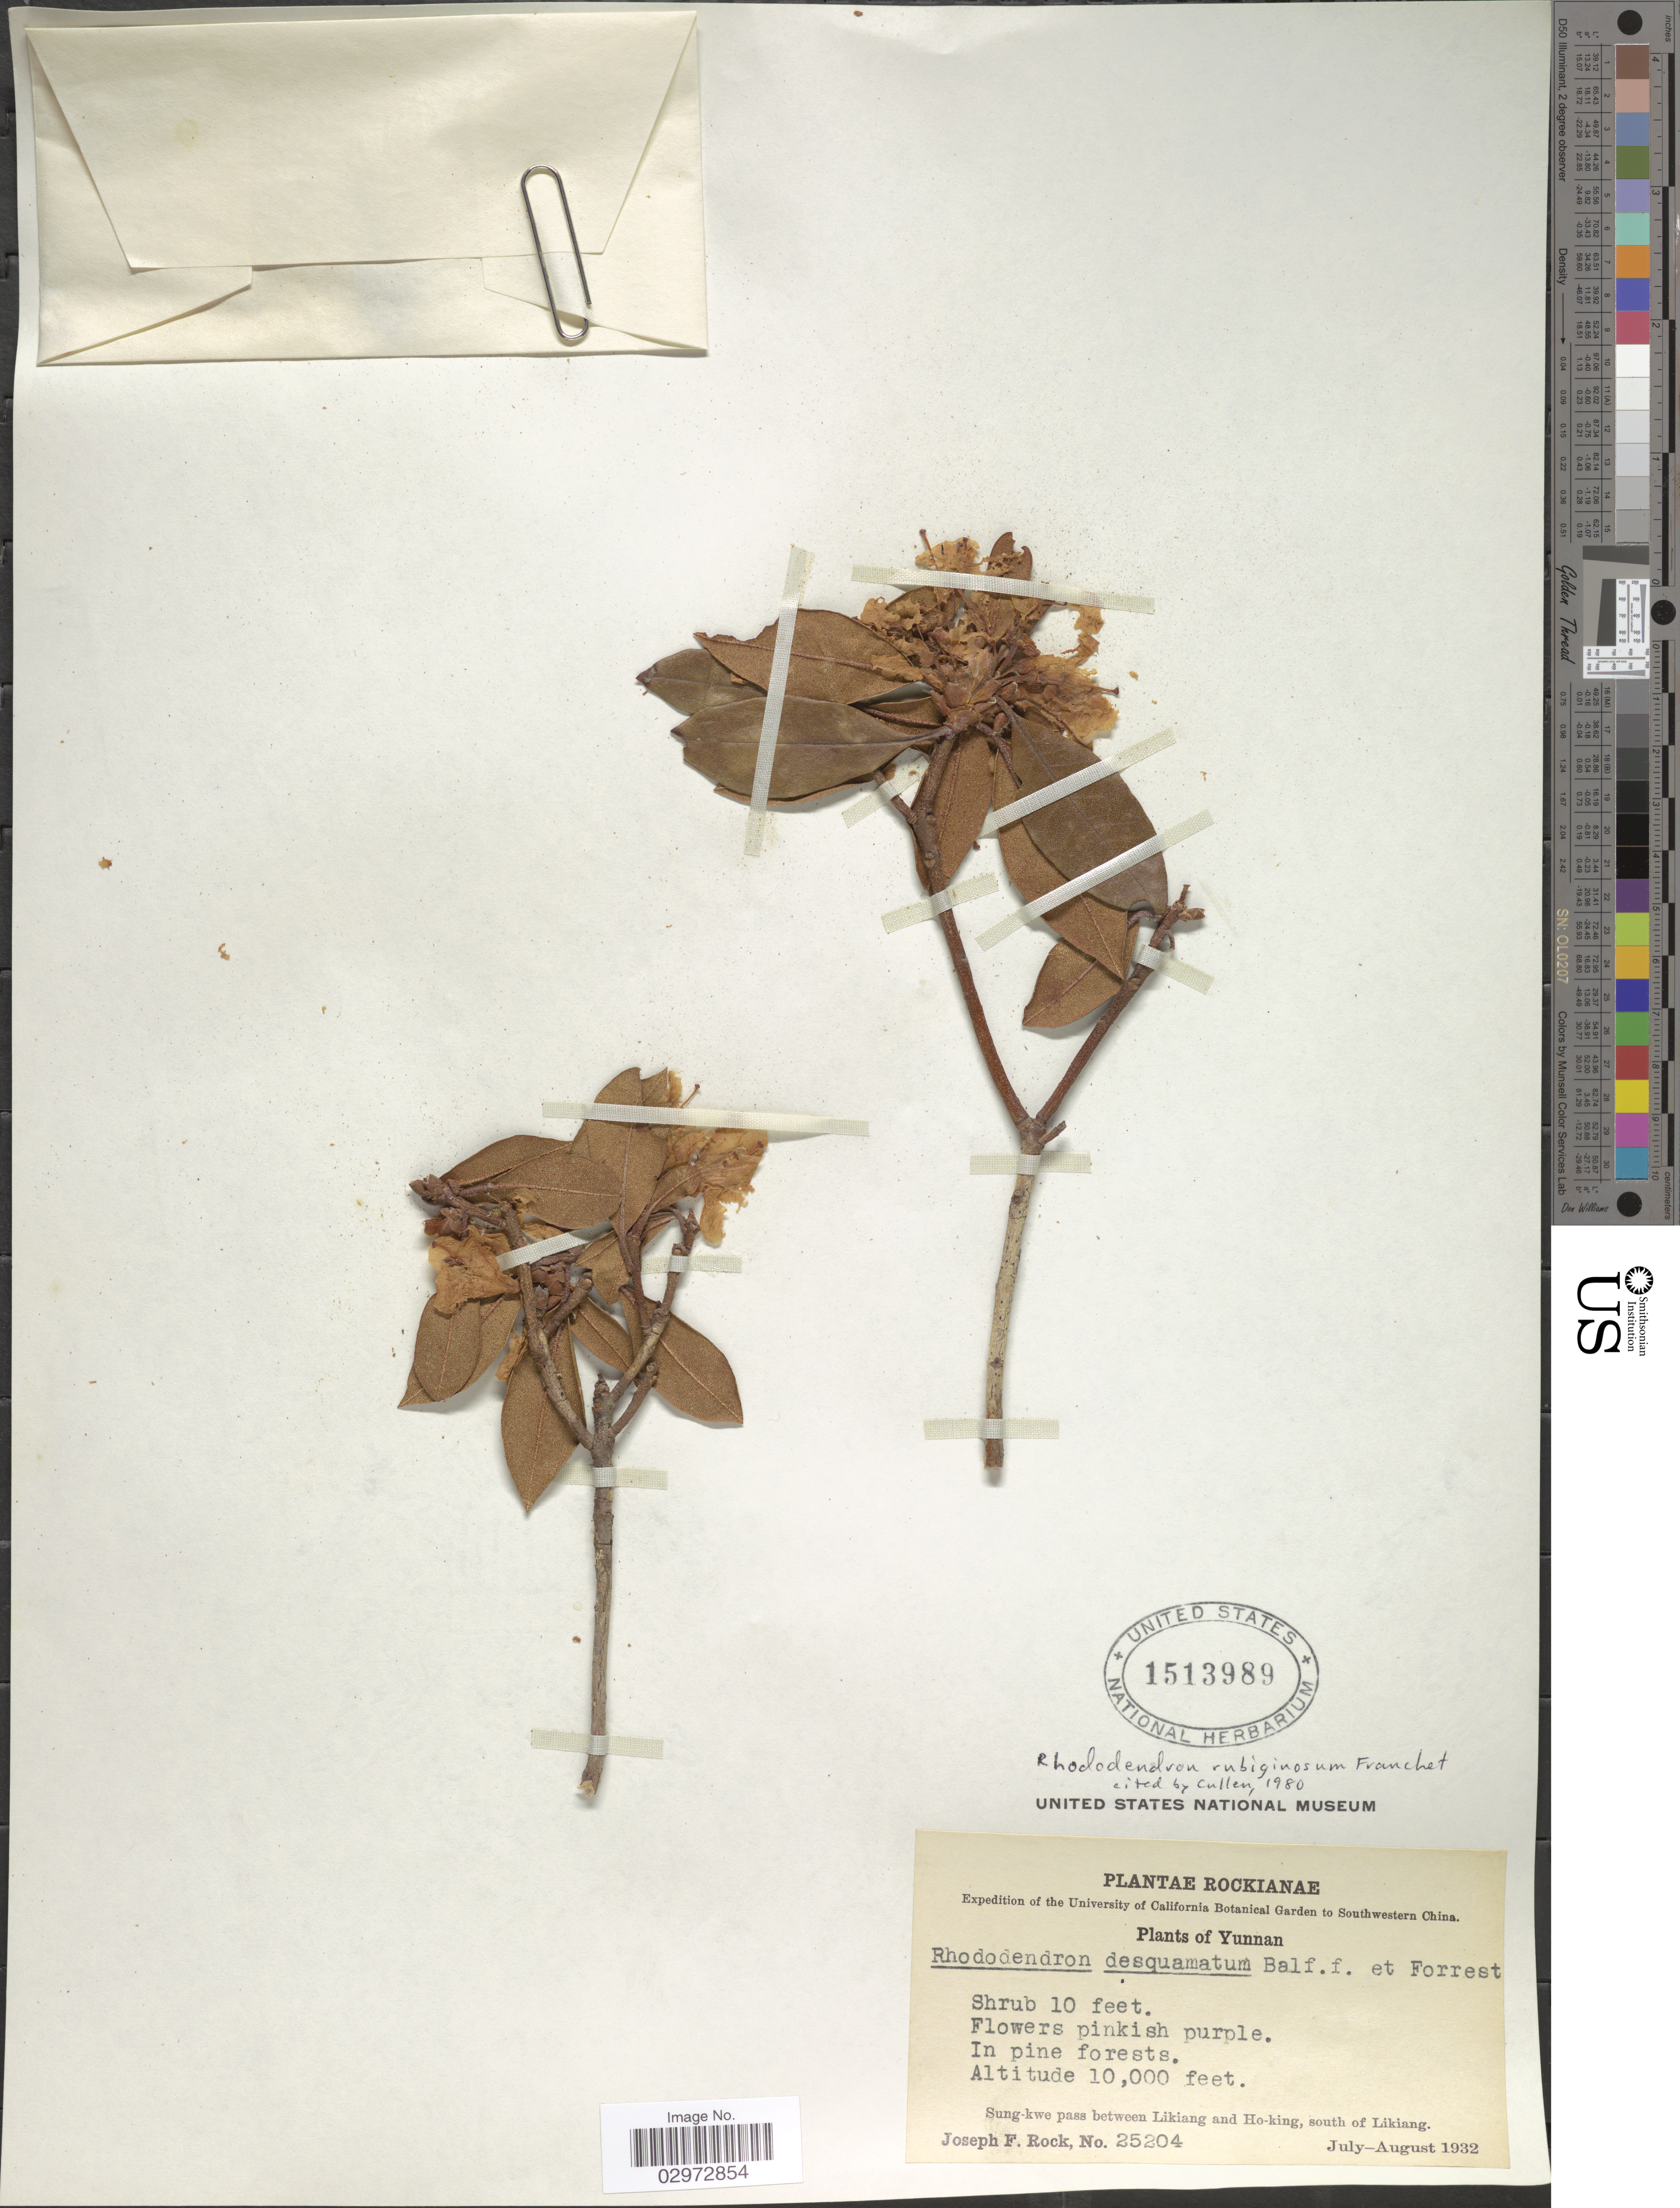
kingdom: Plantae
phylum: Tracheophyta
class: Magnoliopsida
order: Ericales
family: Ericaceae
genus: Rhododendron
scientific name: Rhododendron rubiginosum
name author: Franch.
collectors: J. F. Rock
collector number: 25204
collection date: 1932-07/1932-08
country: China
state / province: Yunnan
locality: Southwestern China, Sung-kwe pass between Likiang and Ho-king, south of Likiang.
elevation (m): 3048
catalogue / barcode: US 1513989